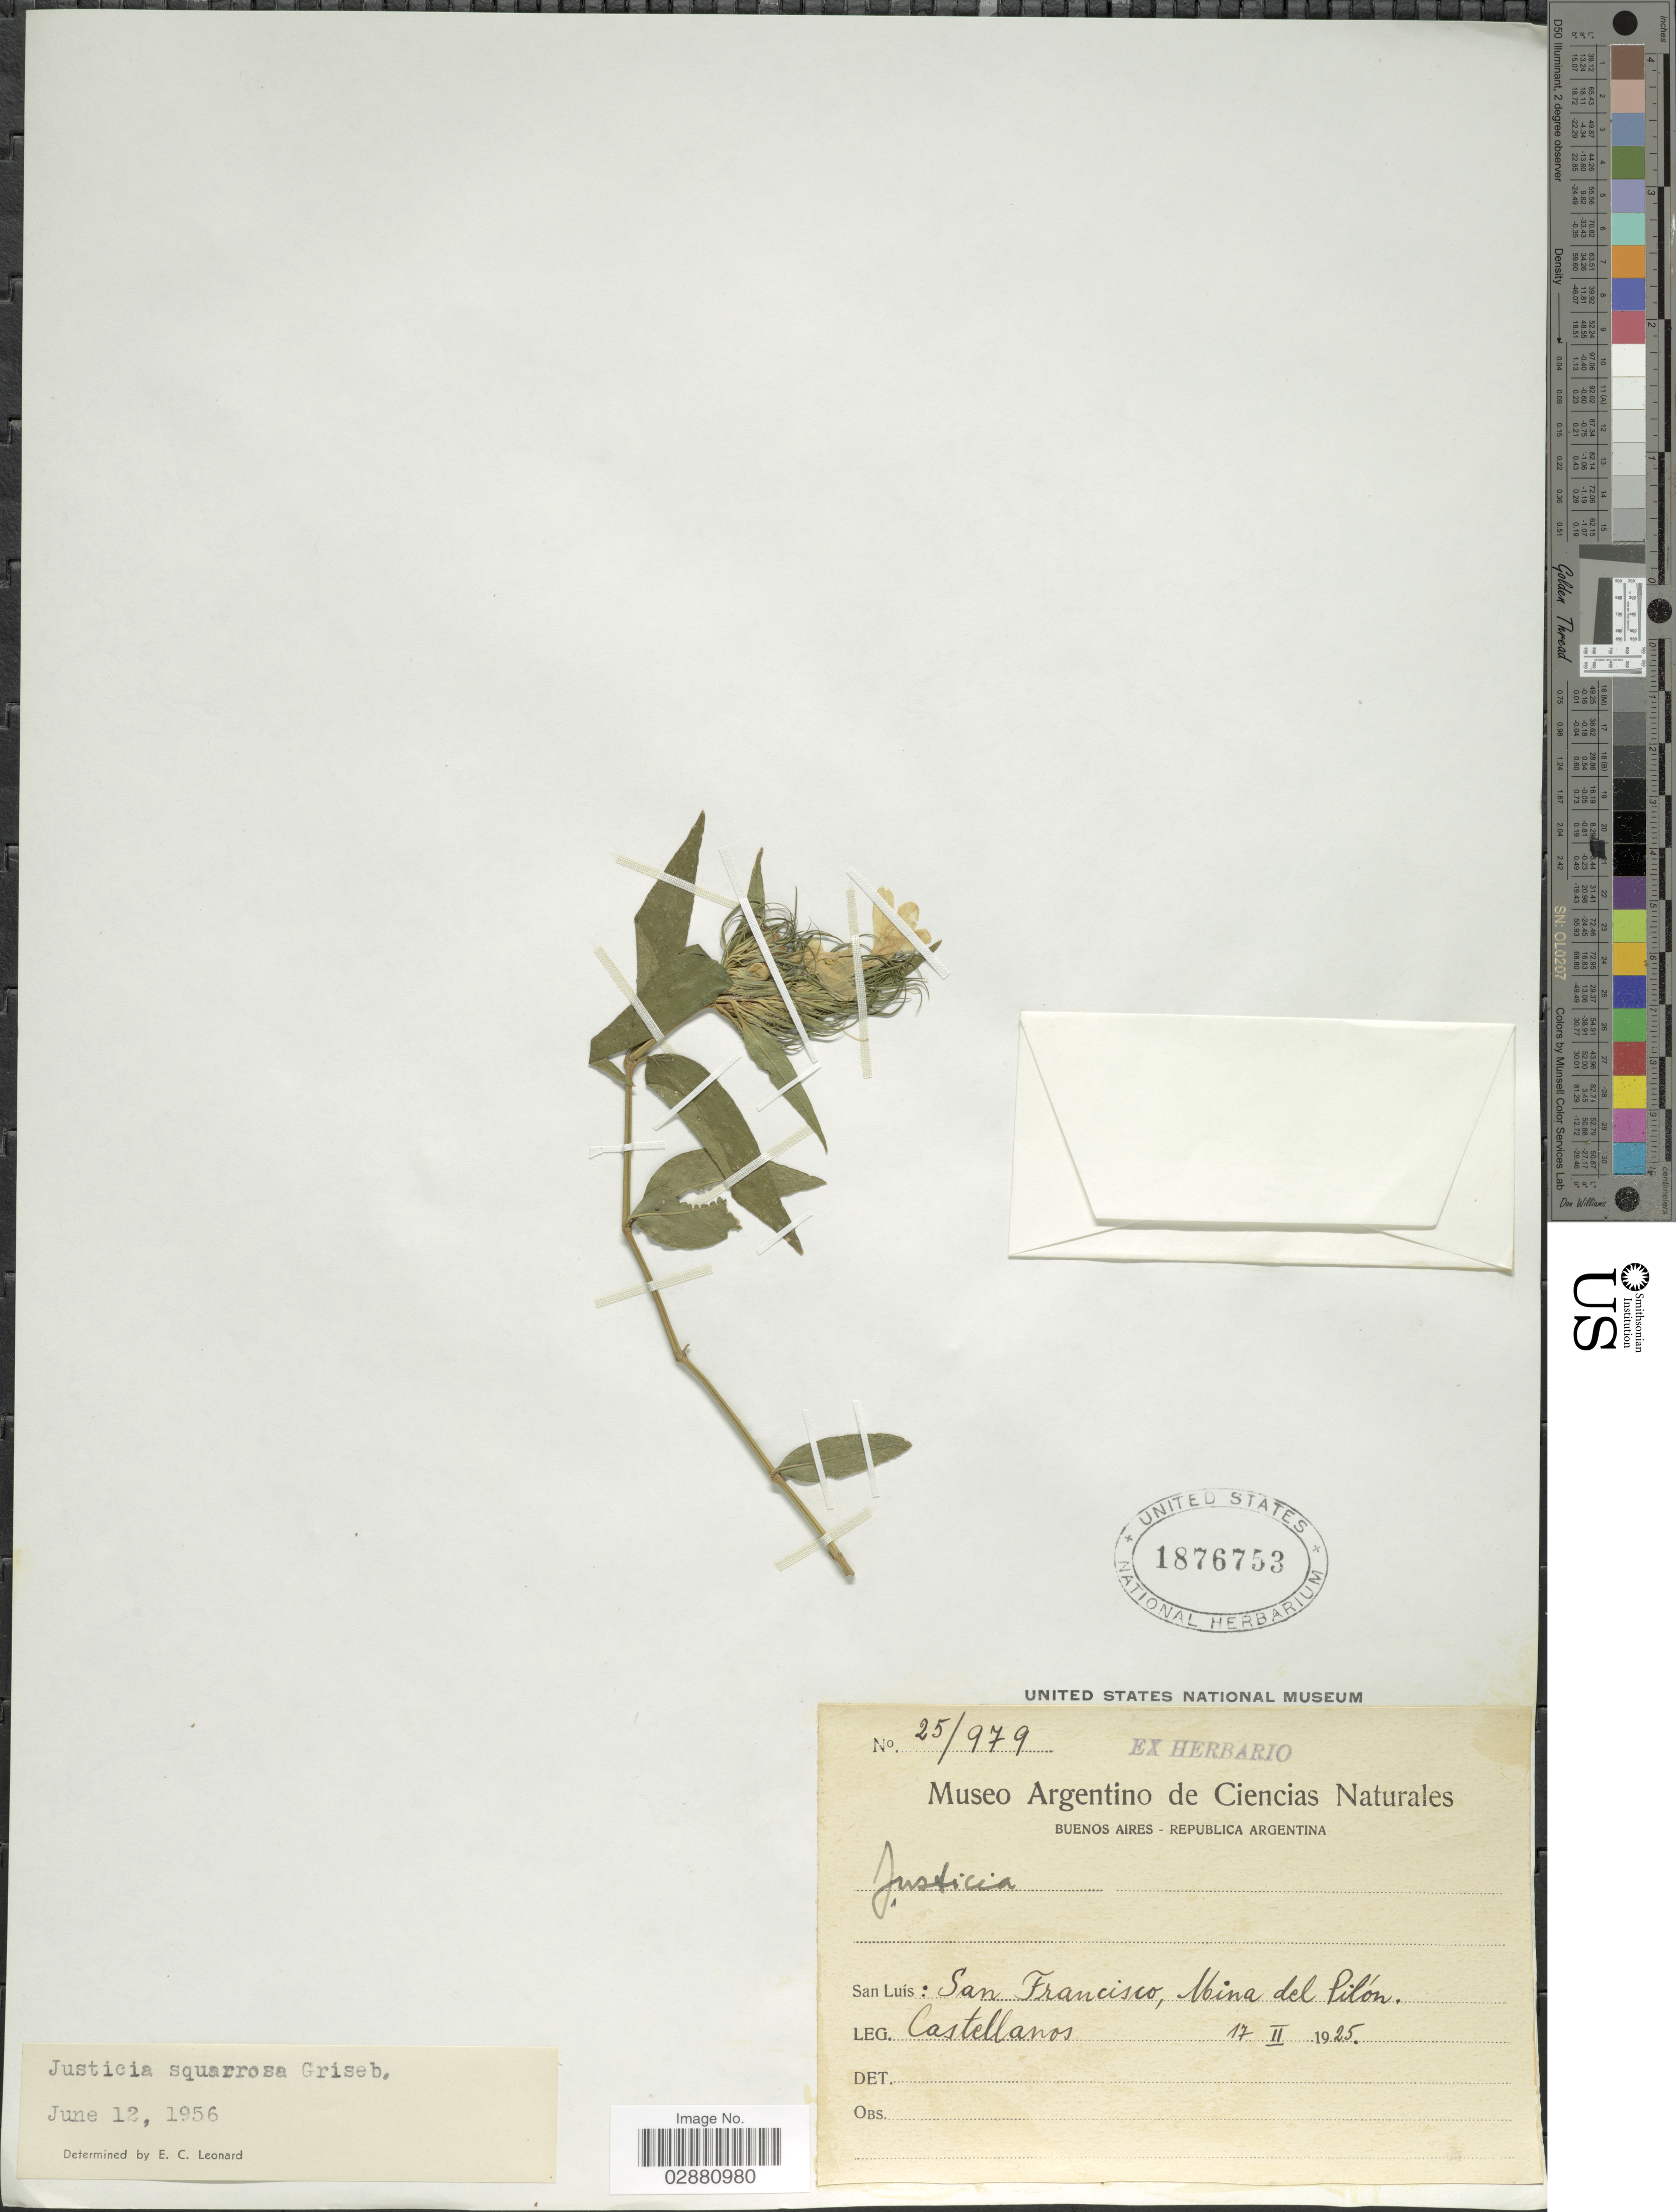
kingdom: Plantae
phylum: Tracheophyta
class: Magnoliopsida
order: Lamiales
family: Acanthaceae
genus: Justicia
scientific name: Justicia squarrosa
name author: Griseb.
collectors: -- Castellanos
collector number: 25/979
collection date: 1925-02-17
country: Argentina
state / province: San Luis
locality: San Francisco, Mina del Pilón.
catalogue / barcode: US 1876753